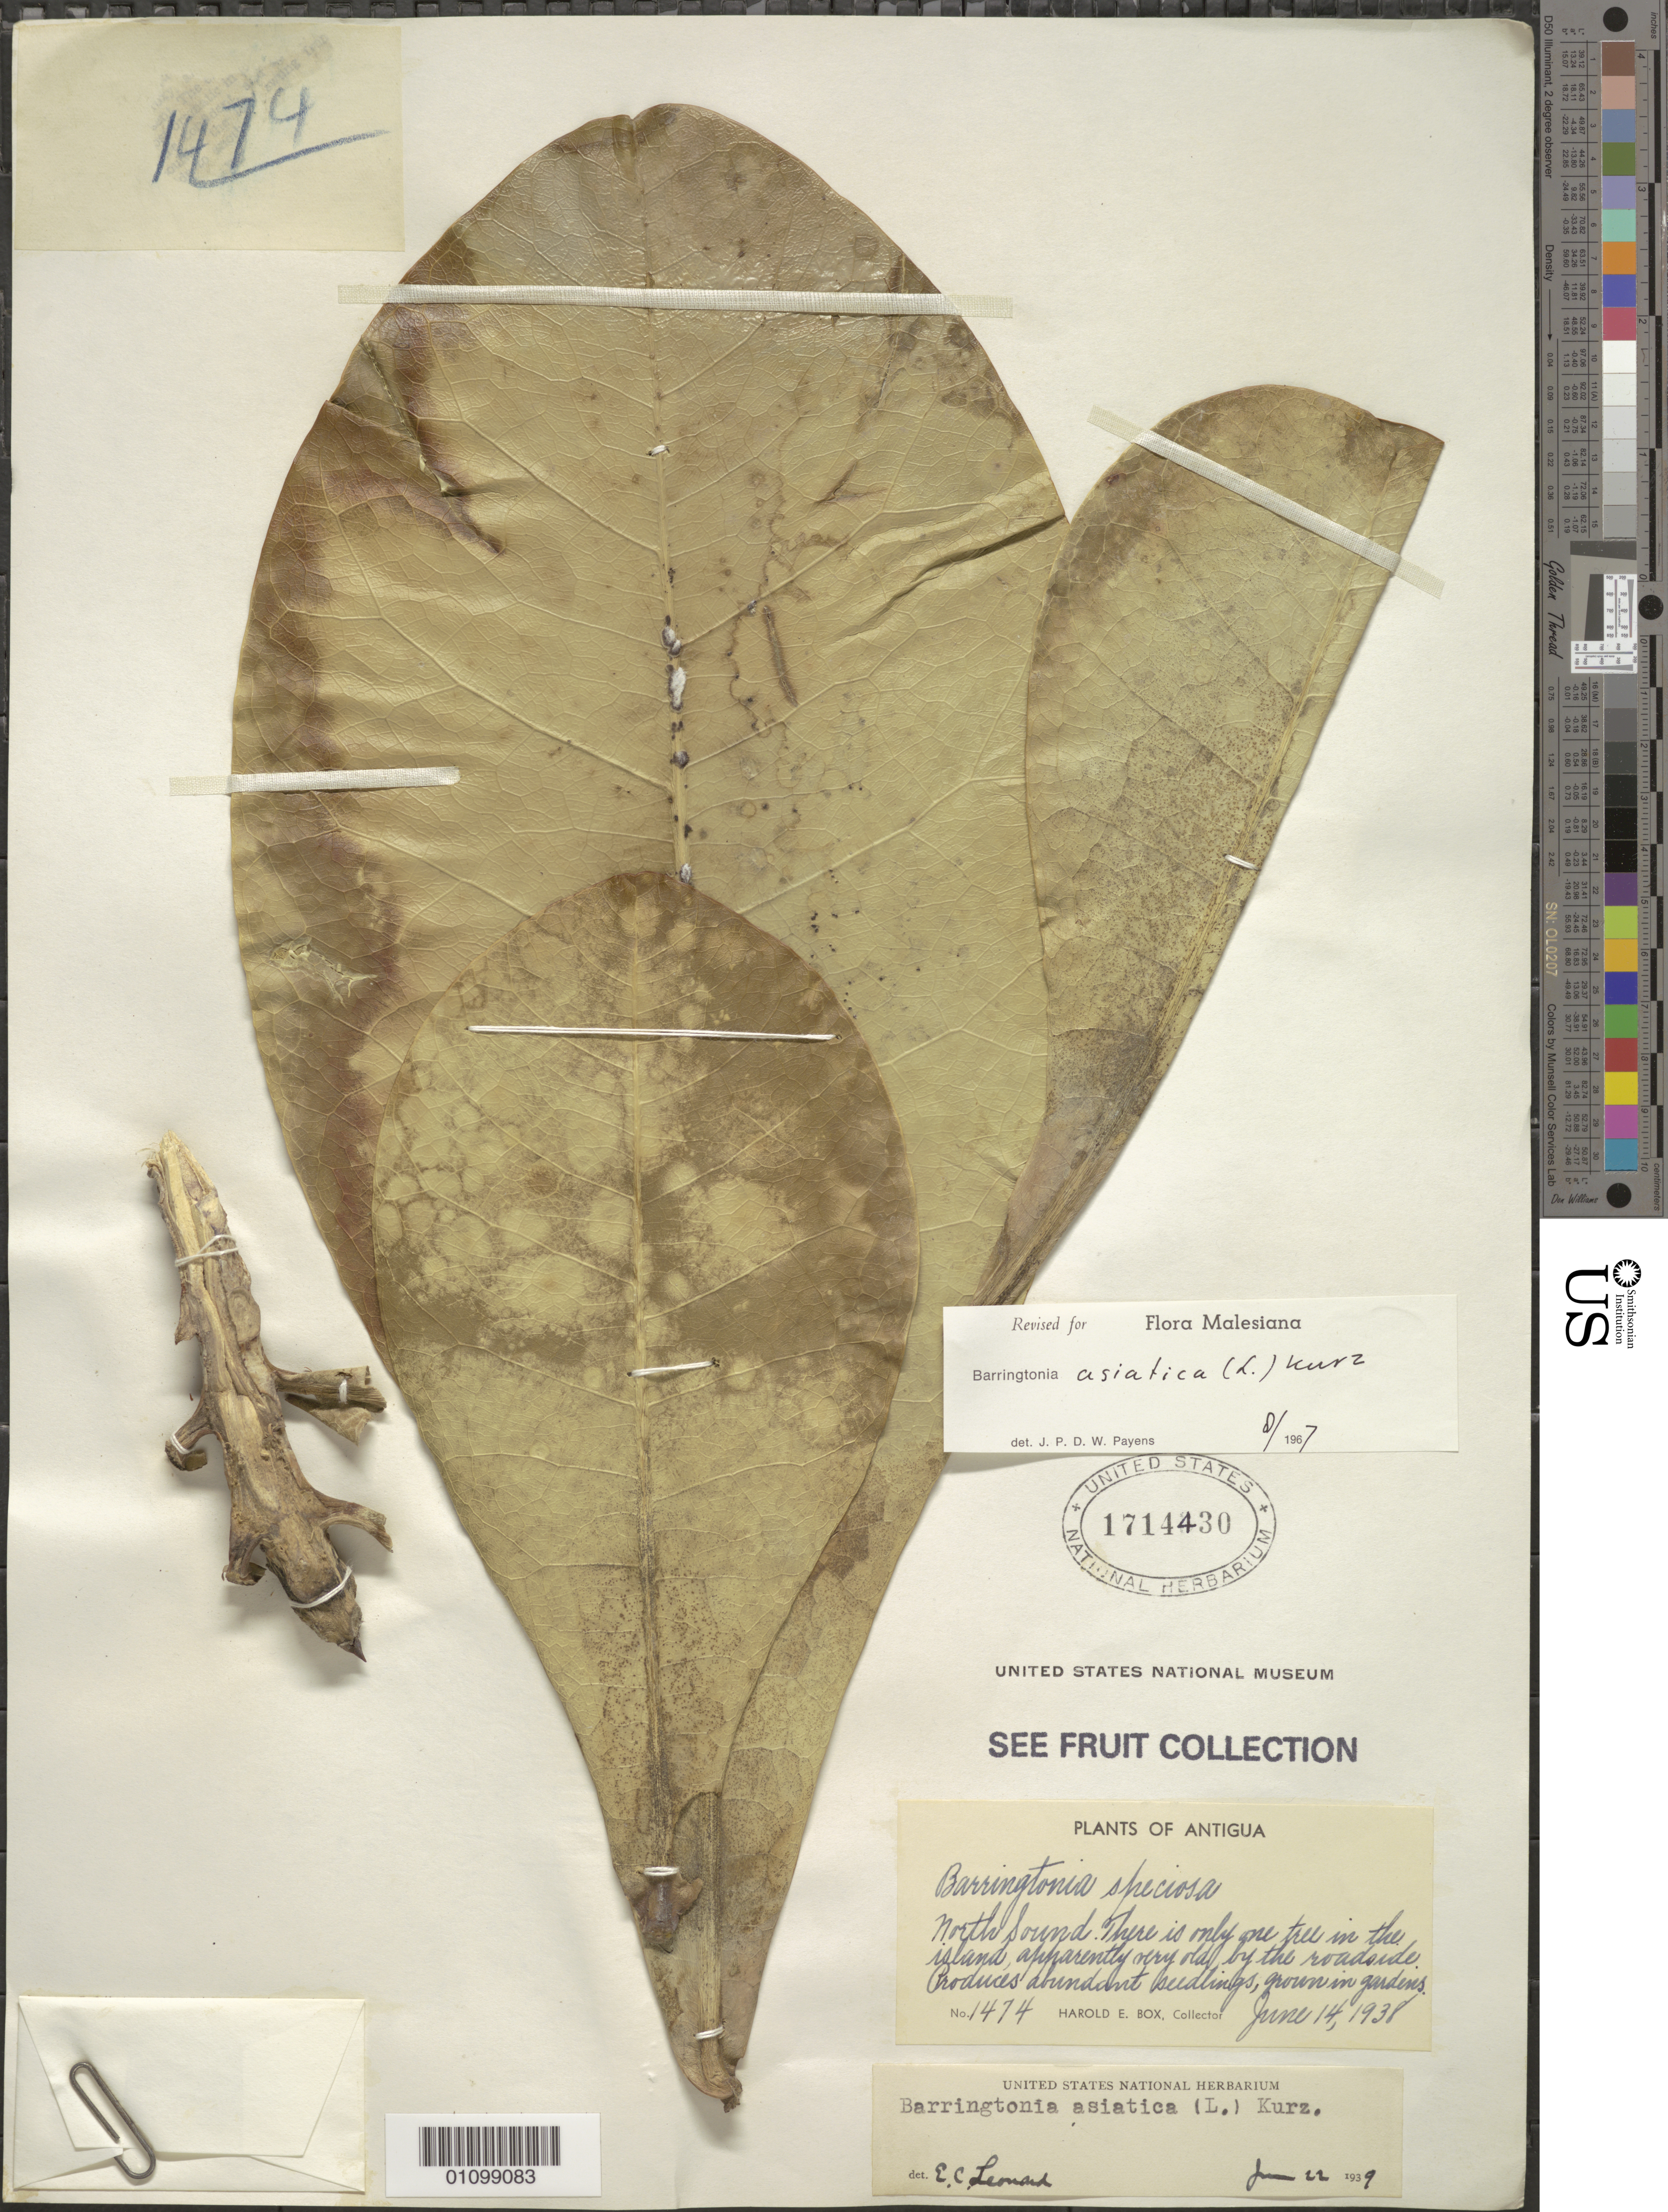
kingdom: Plantae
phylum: Tracheophyta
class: Magnoliopsida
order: Ericales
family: Lecythidaceae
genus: Barringtonia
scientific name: Barringtonia asiatica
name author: (L.) Kurz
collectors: E. C. Leonard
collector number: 1474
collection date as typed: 14 Jun 1938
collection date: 1938-06-14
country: Antigua and Barbuda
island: Antigua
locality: North Sound.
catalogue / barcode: US 1714430